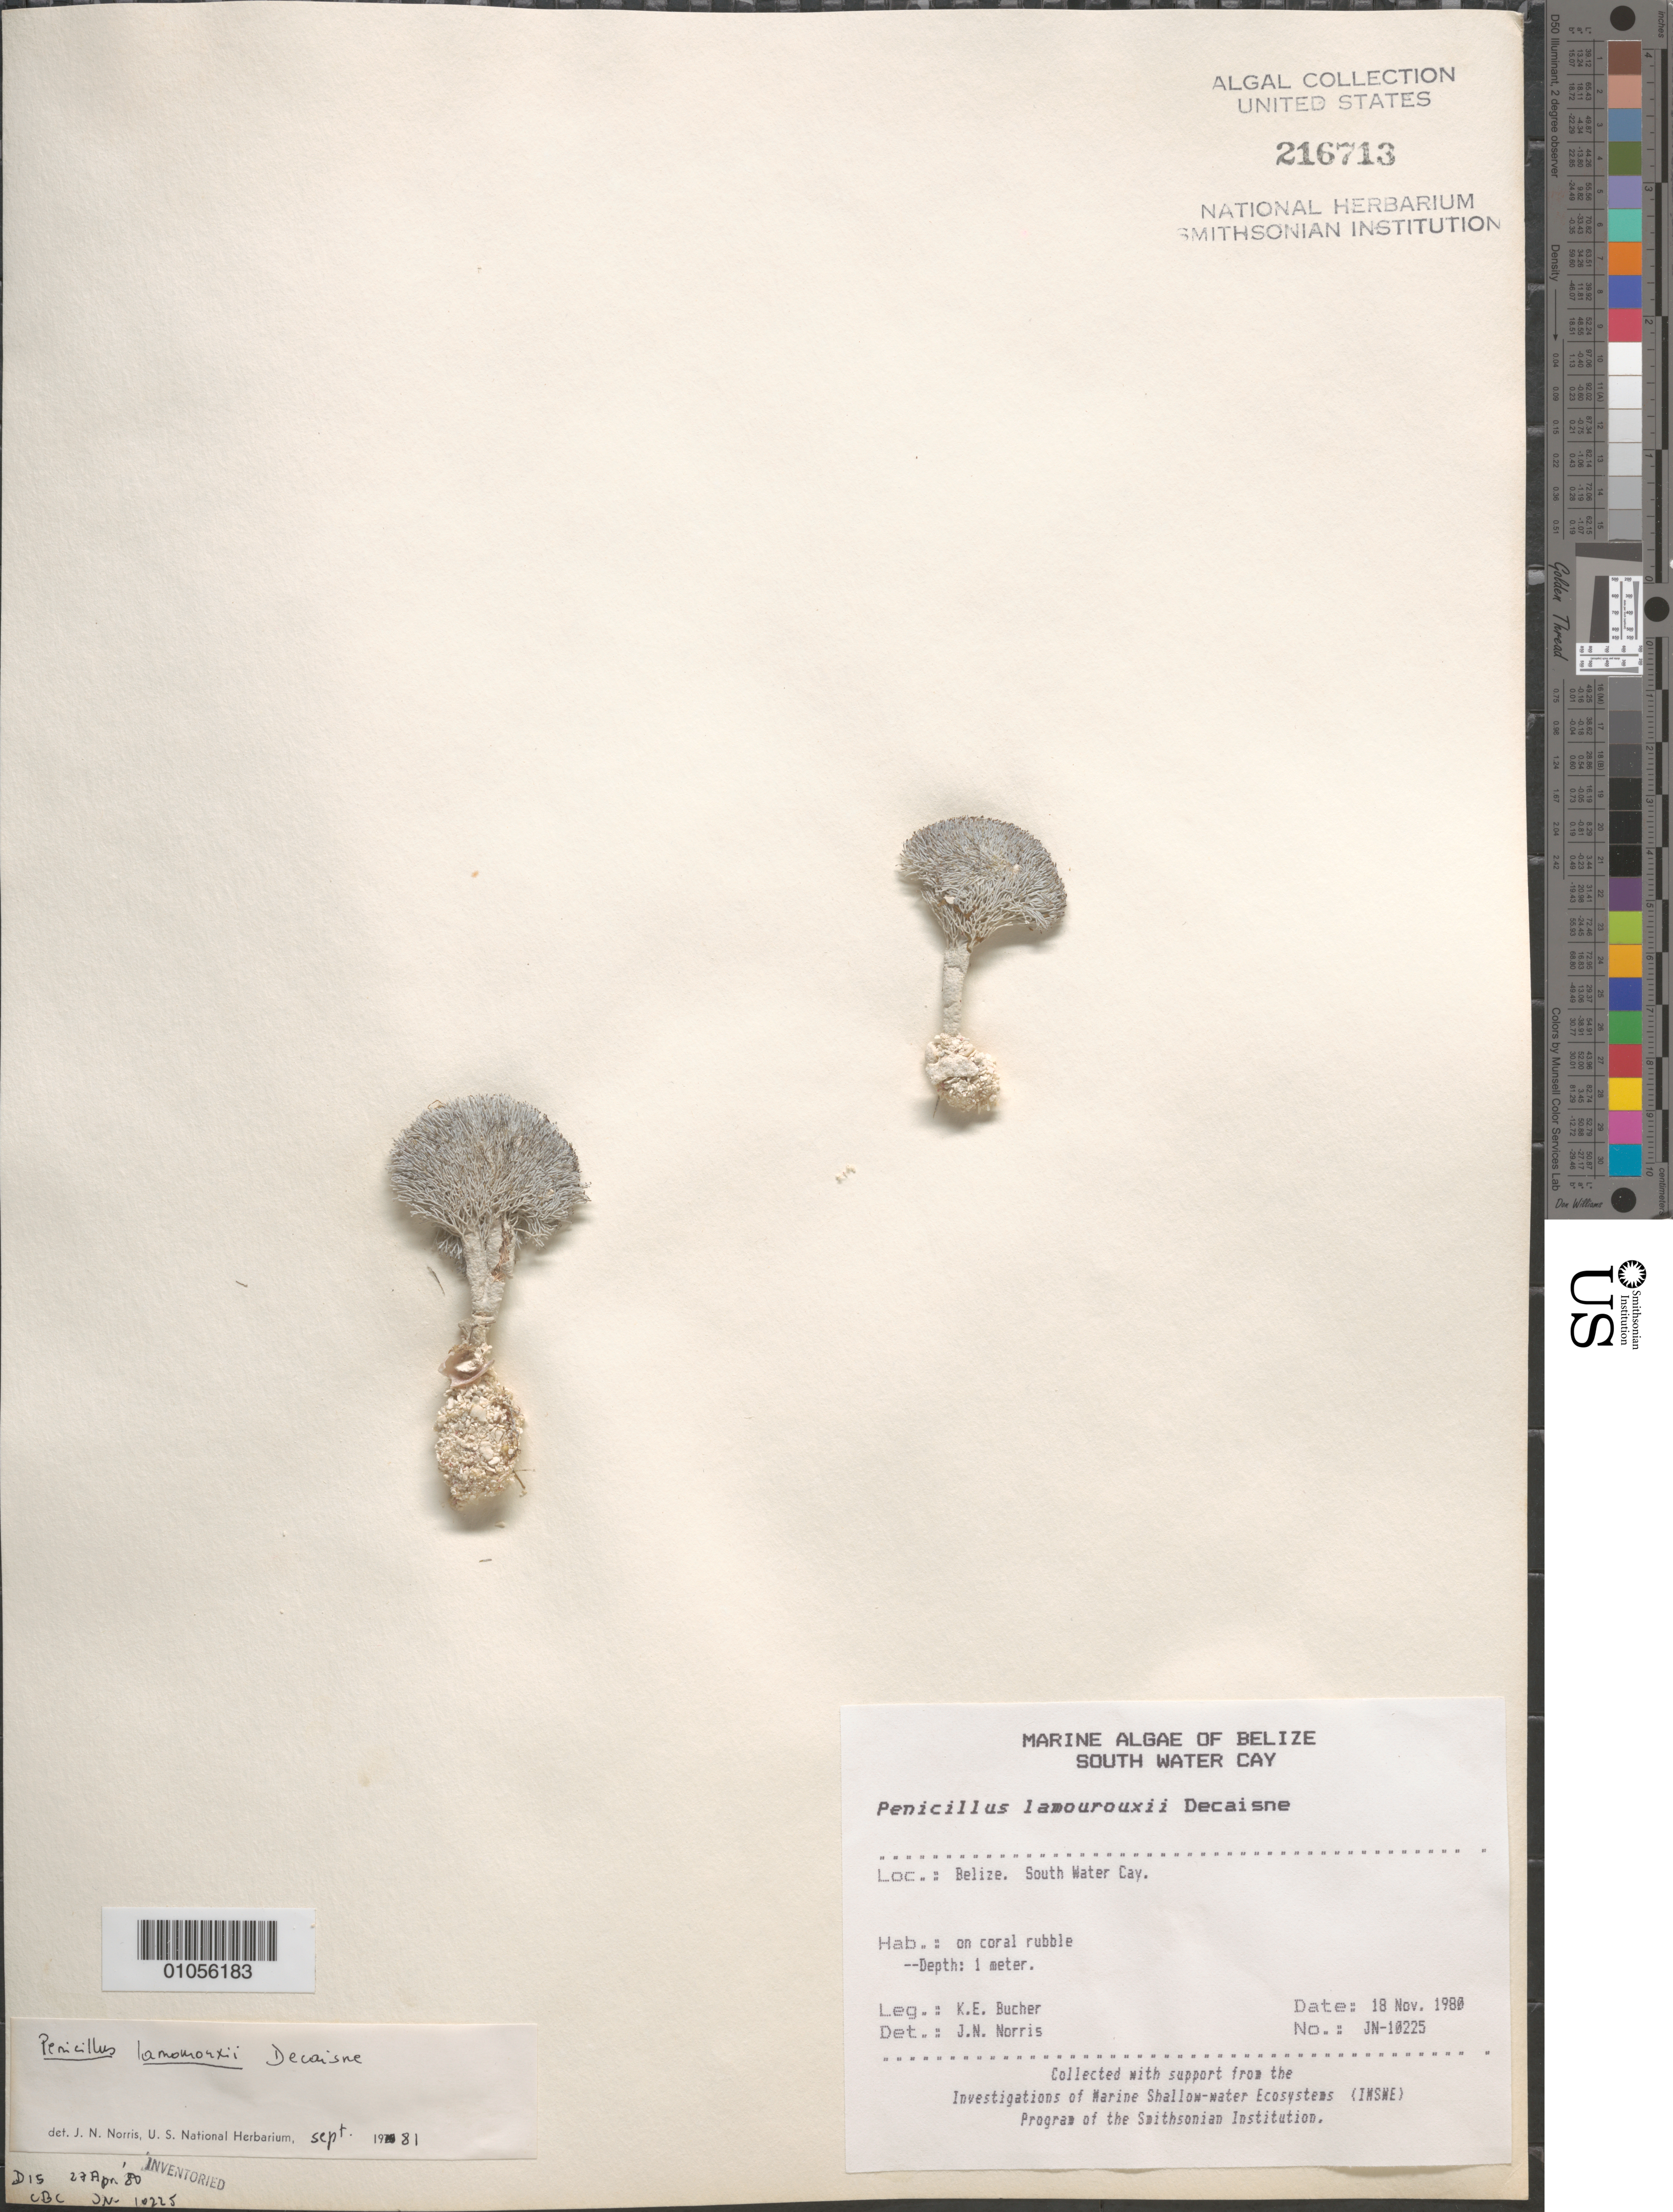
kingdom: Plantae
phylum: Chlorophyta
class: Ulvophyceae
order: Bryopsidales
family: Udoteaceae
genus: Penicillus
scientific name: Penicillus lamourouxii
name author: Decne.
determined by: Norris, James N.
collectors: K. E. Bucher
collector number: JN-10225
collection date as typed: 18 Nov 1980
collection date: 1980-11-18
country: Belize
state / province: Stann Creek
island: South Water Cay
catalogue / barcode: US 216713